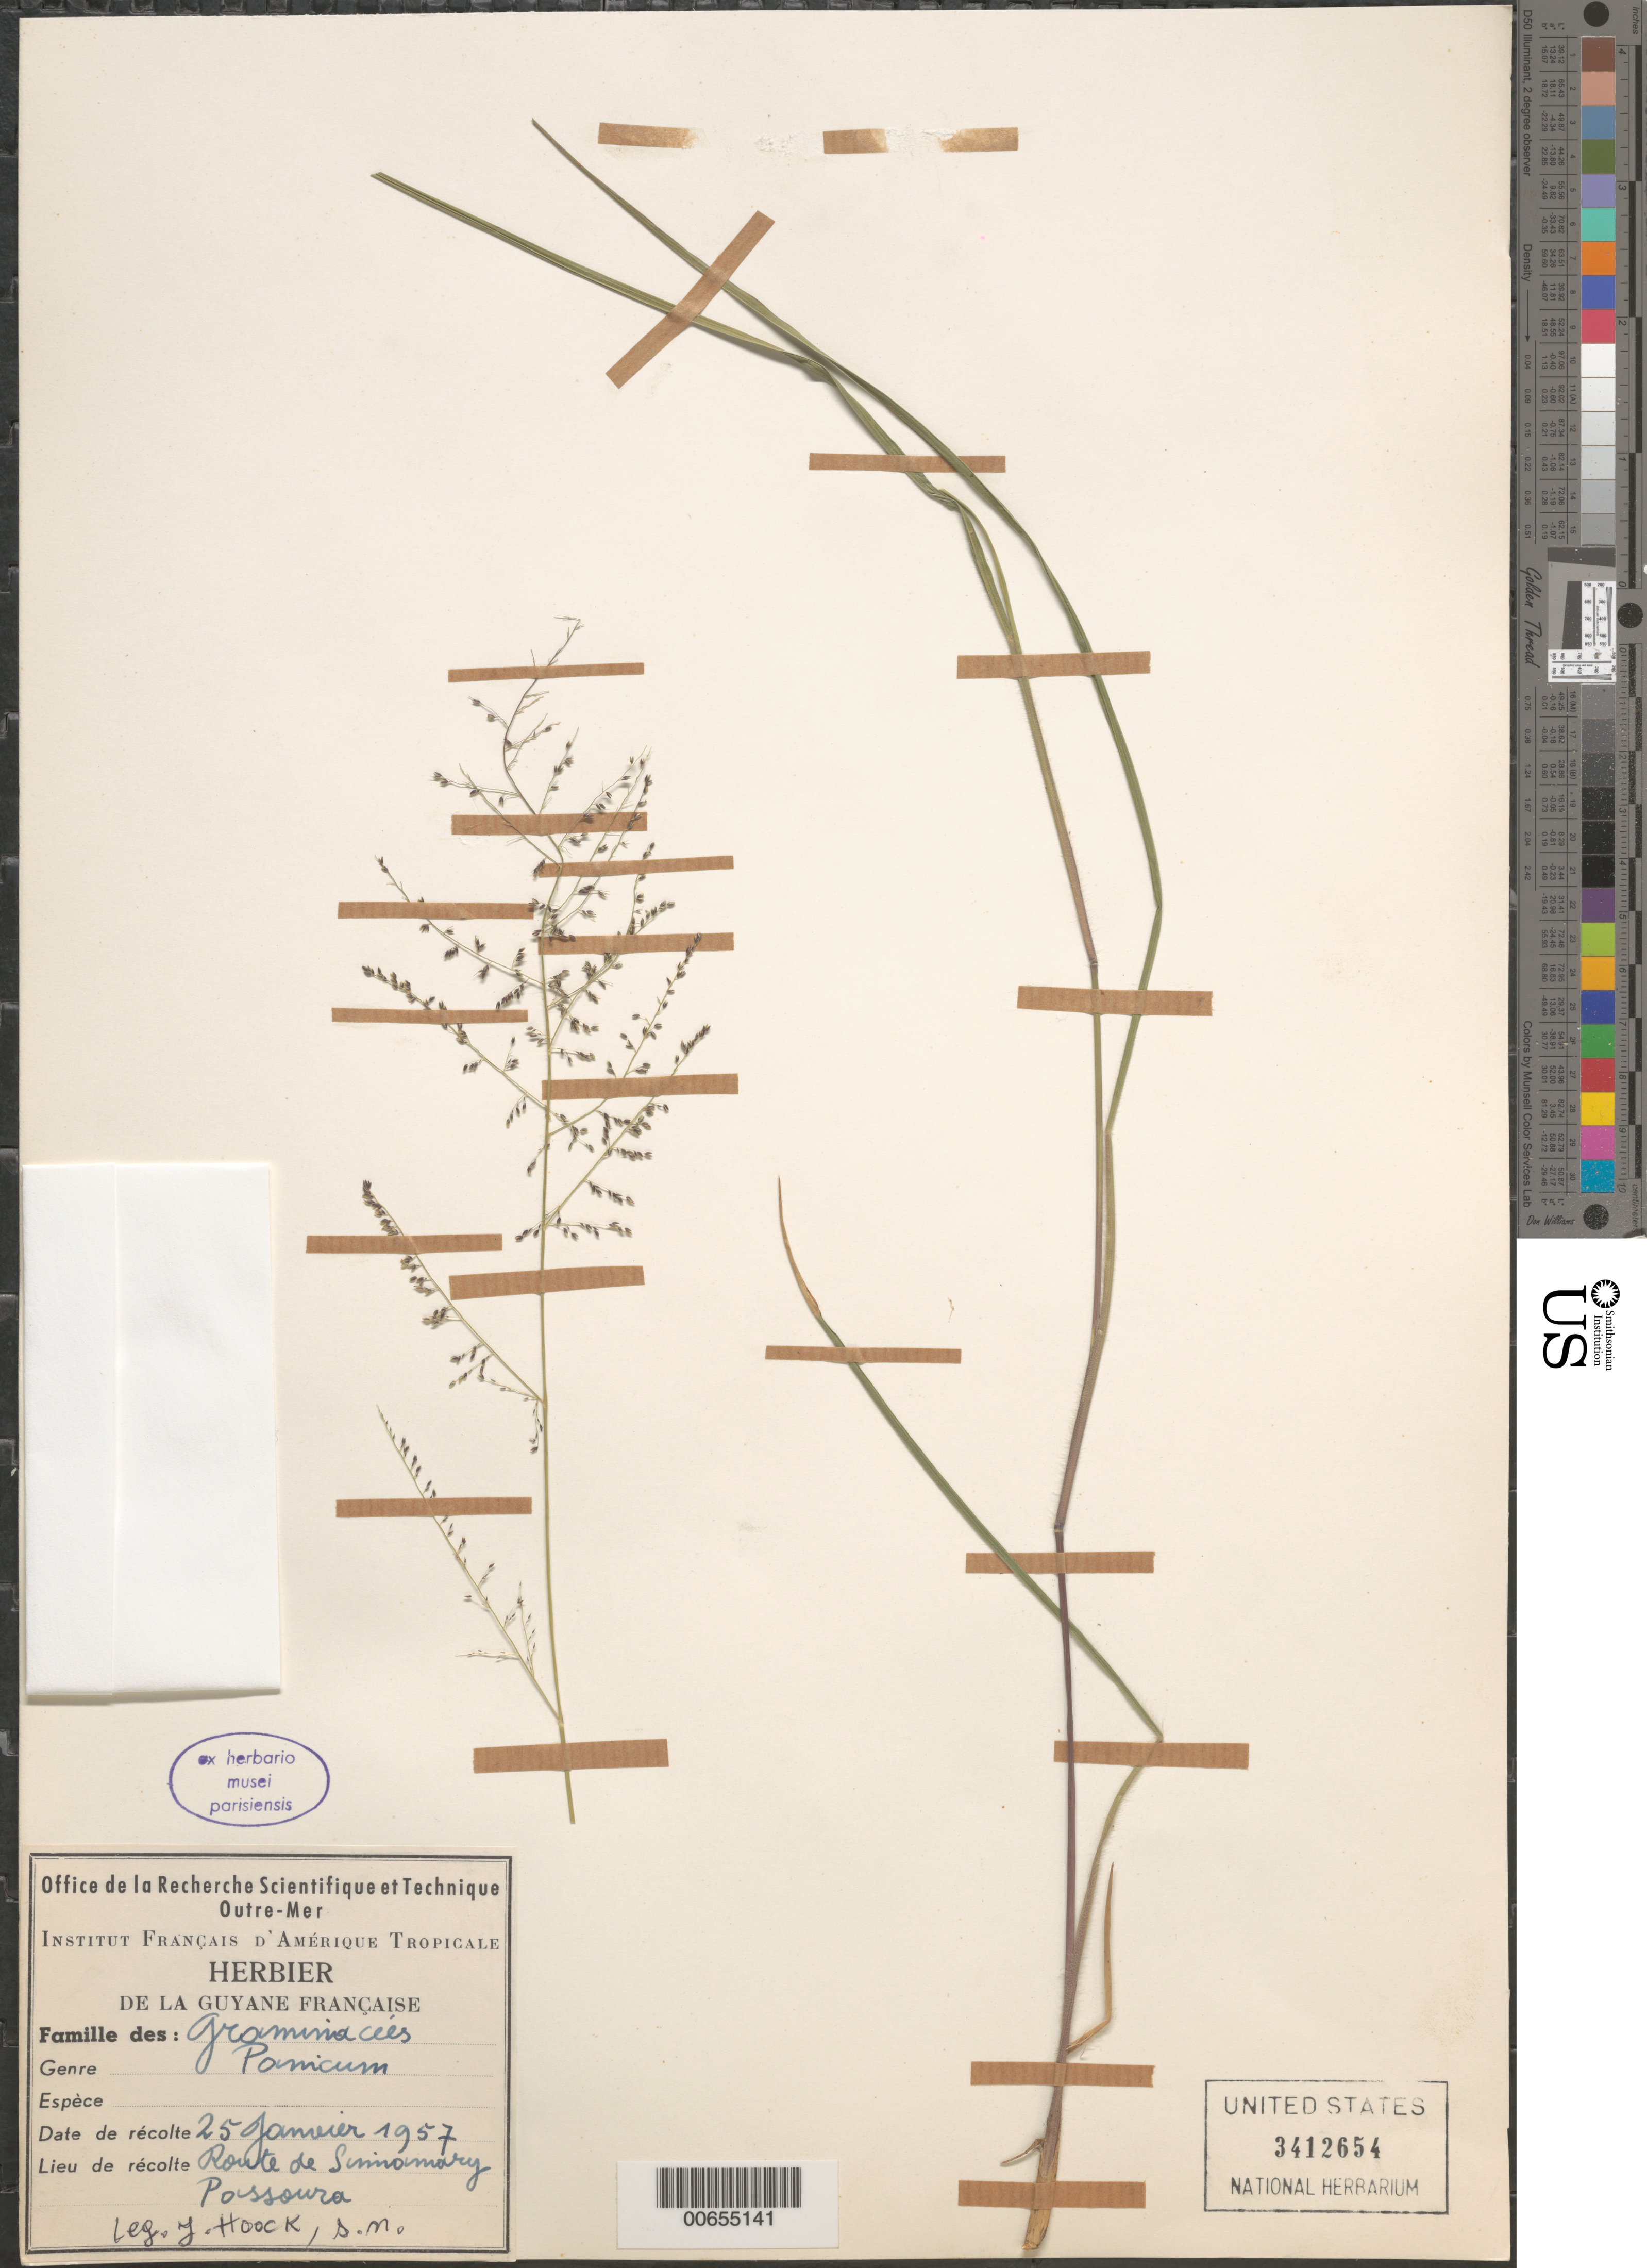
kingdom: Plantae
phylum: Tracheophyta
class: Liliopsida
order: Poales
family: Poaceae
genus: Panicum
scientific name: Panicum sp.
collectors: J. Hoock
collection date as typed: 25-Jan-57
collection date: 1957-01-25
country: French Guiana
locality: Route de Sinnamary, Savane Passoura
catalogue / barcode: US 3412654